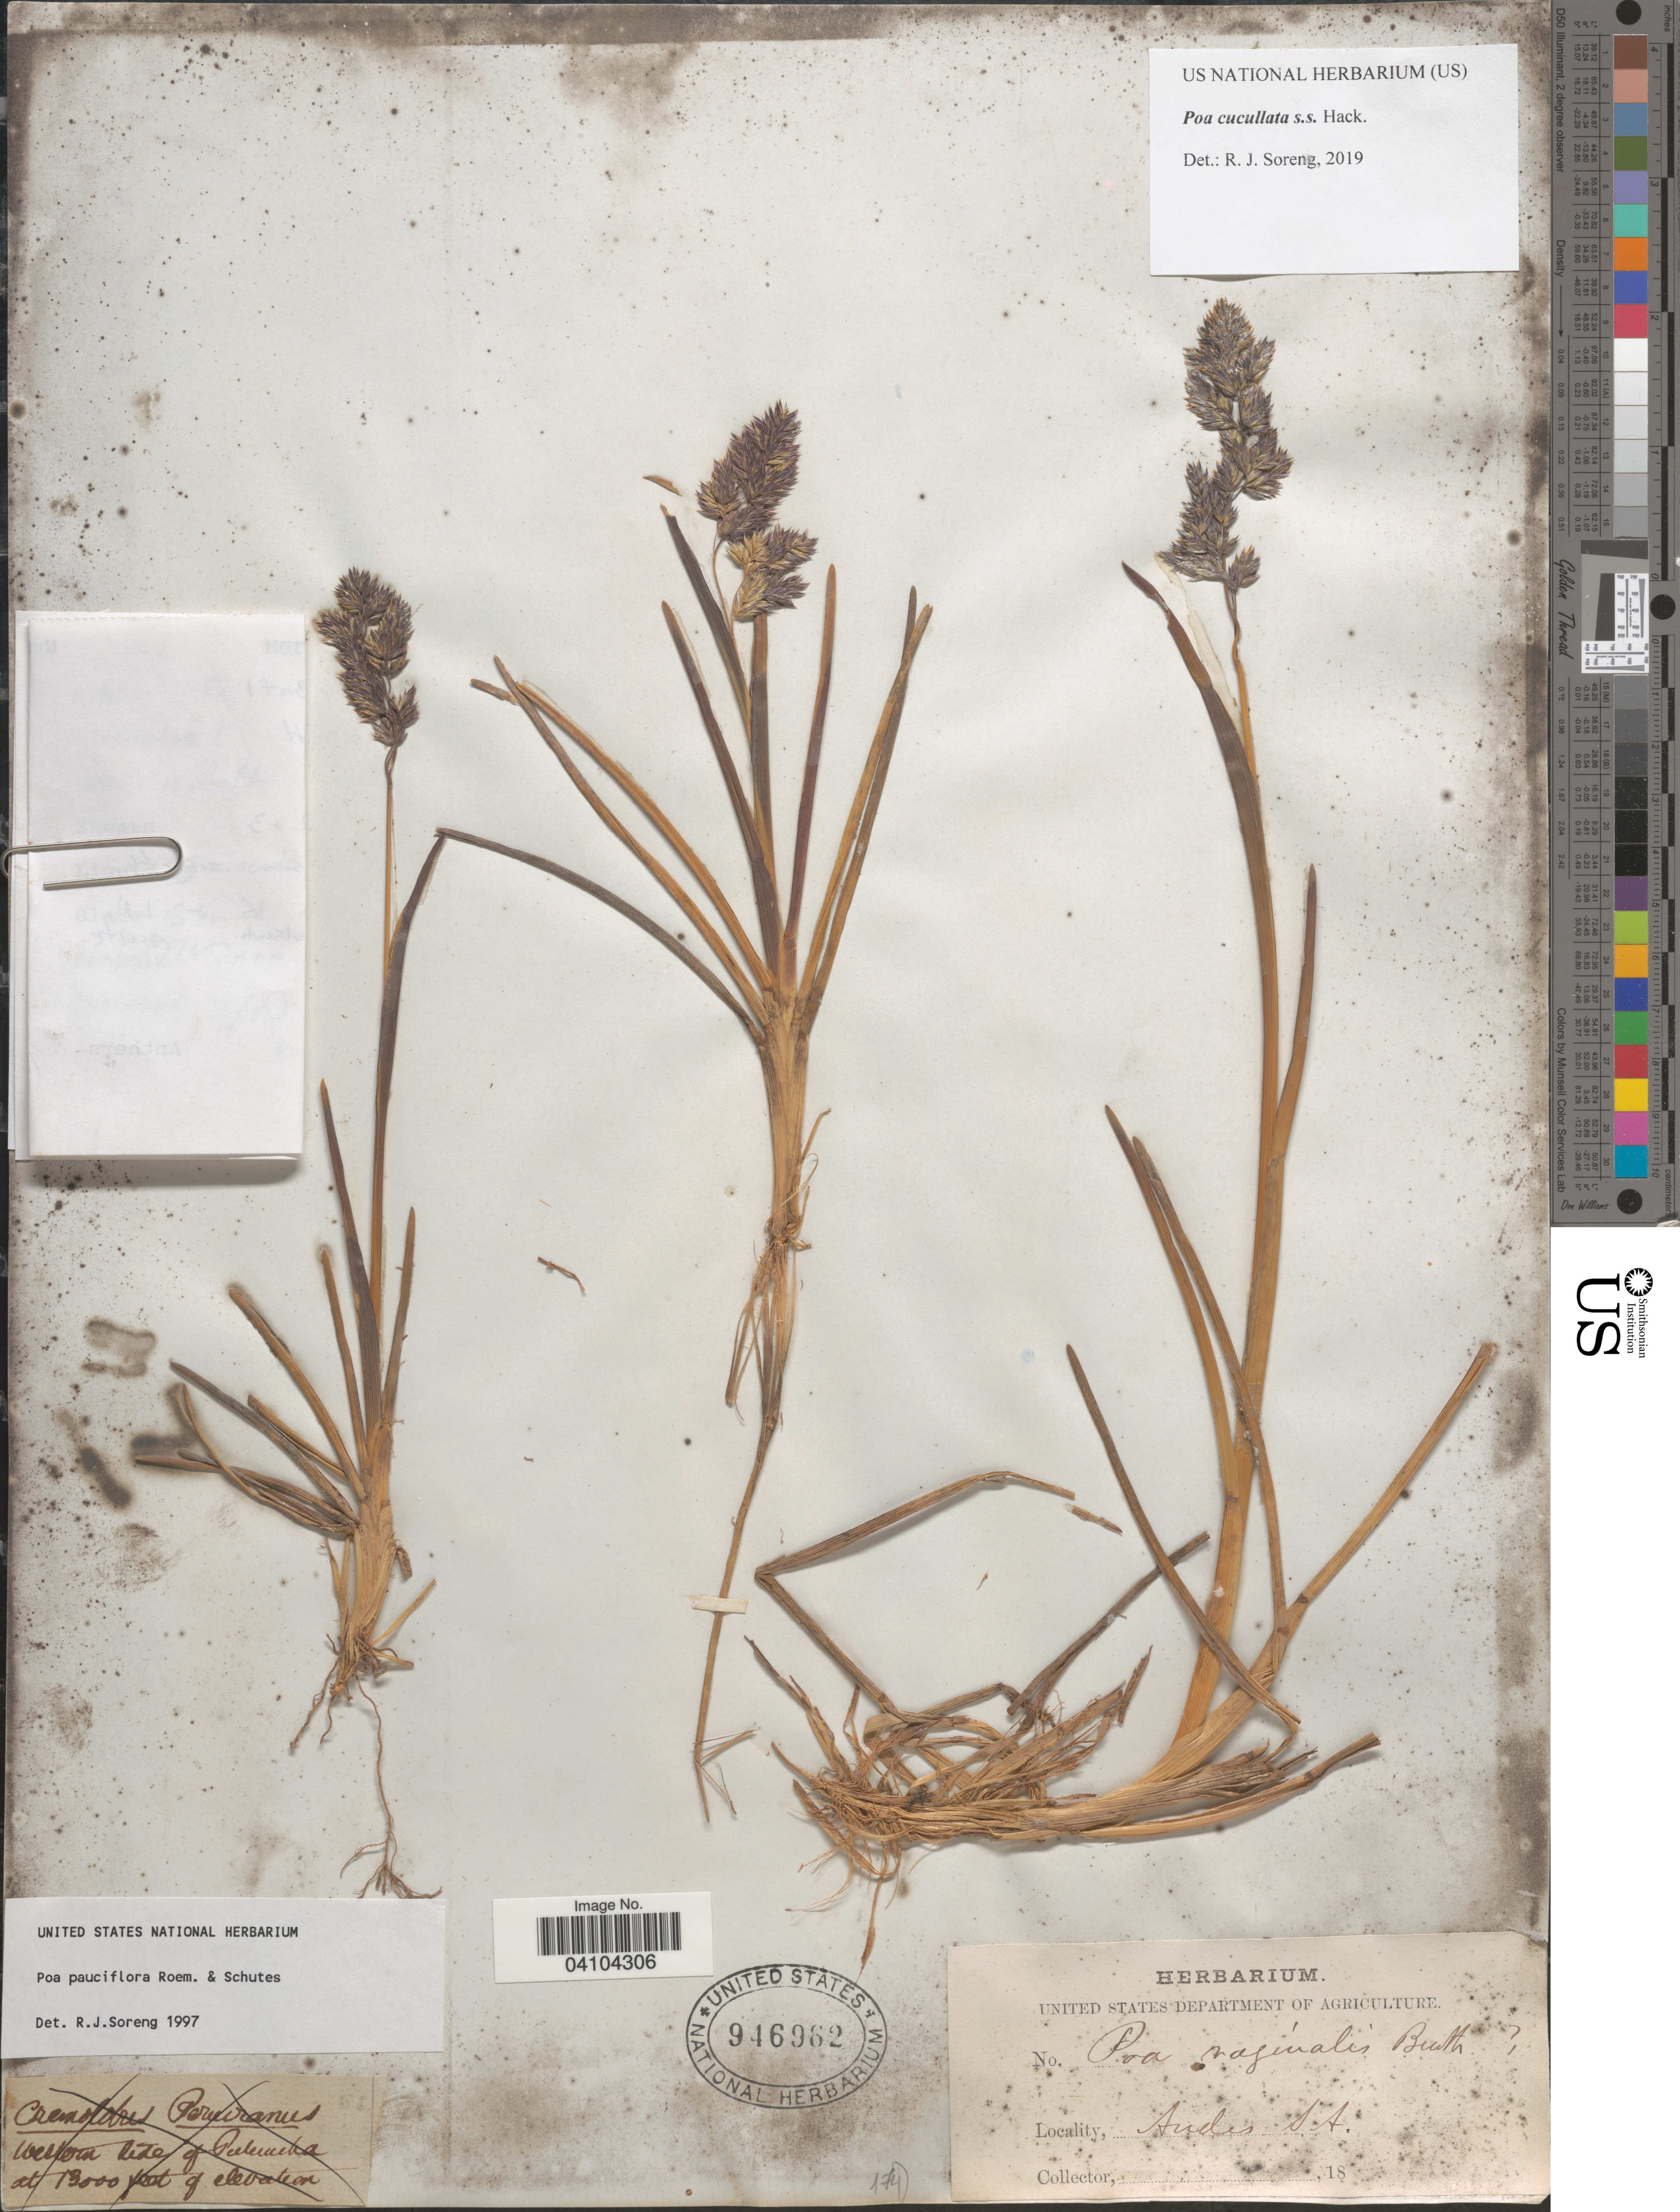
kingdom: Plantae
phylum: Tracheophyta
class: Liliopsida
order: Poales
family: Poaceae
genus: Poa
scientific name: Poa cucullata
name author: Hack.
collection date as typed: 18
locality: Andes S.A.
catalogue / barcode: US 946962